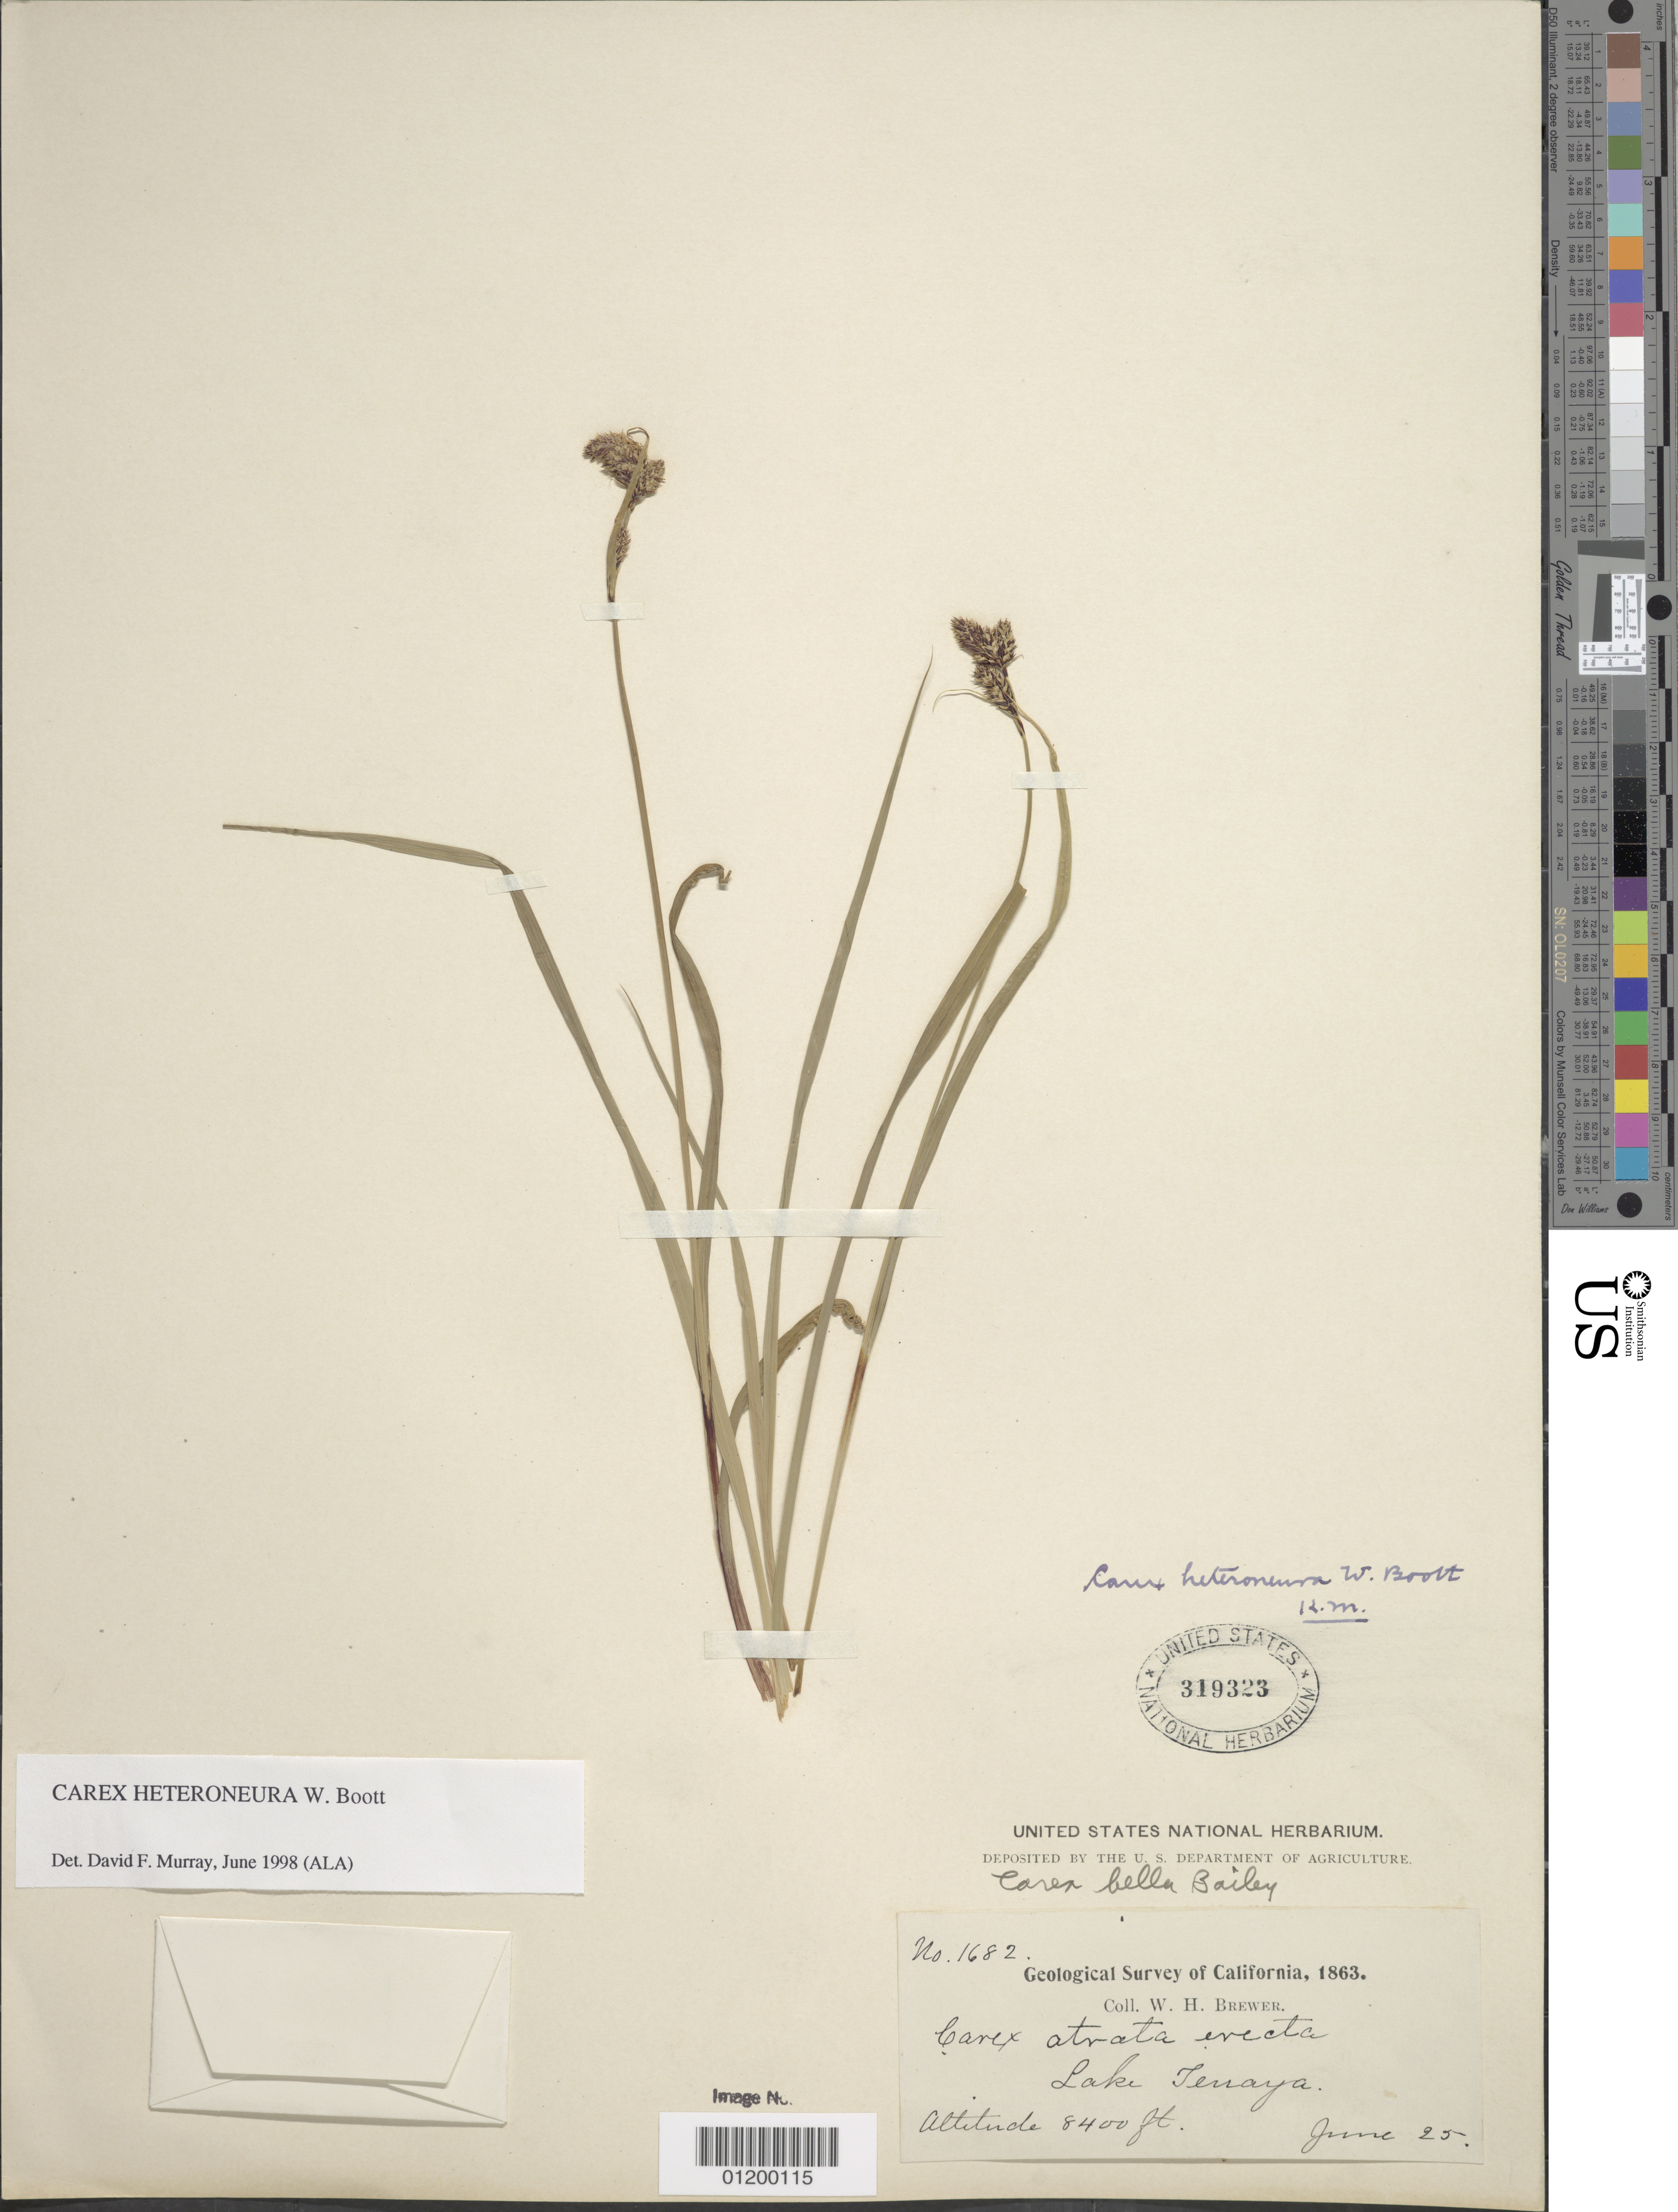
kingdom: Plantae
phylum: Tracheophyta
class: Liliopsida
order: Poales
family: Cyperaceae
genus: Carex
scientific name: Carex heteroneura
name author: S. Watson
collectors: W. H. Brewer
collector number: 1682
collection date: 1863-06-25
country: United States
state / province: California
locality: Lake Tenaya.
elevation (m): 2560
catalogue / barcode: US 319323